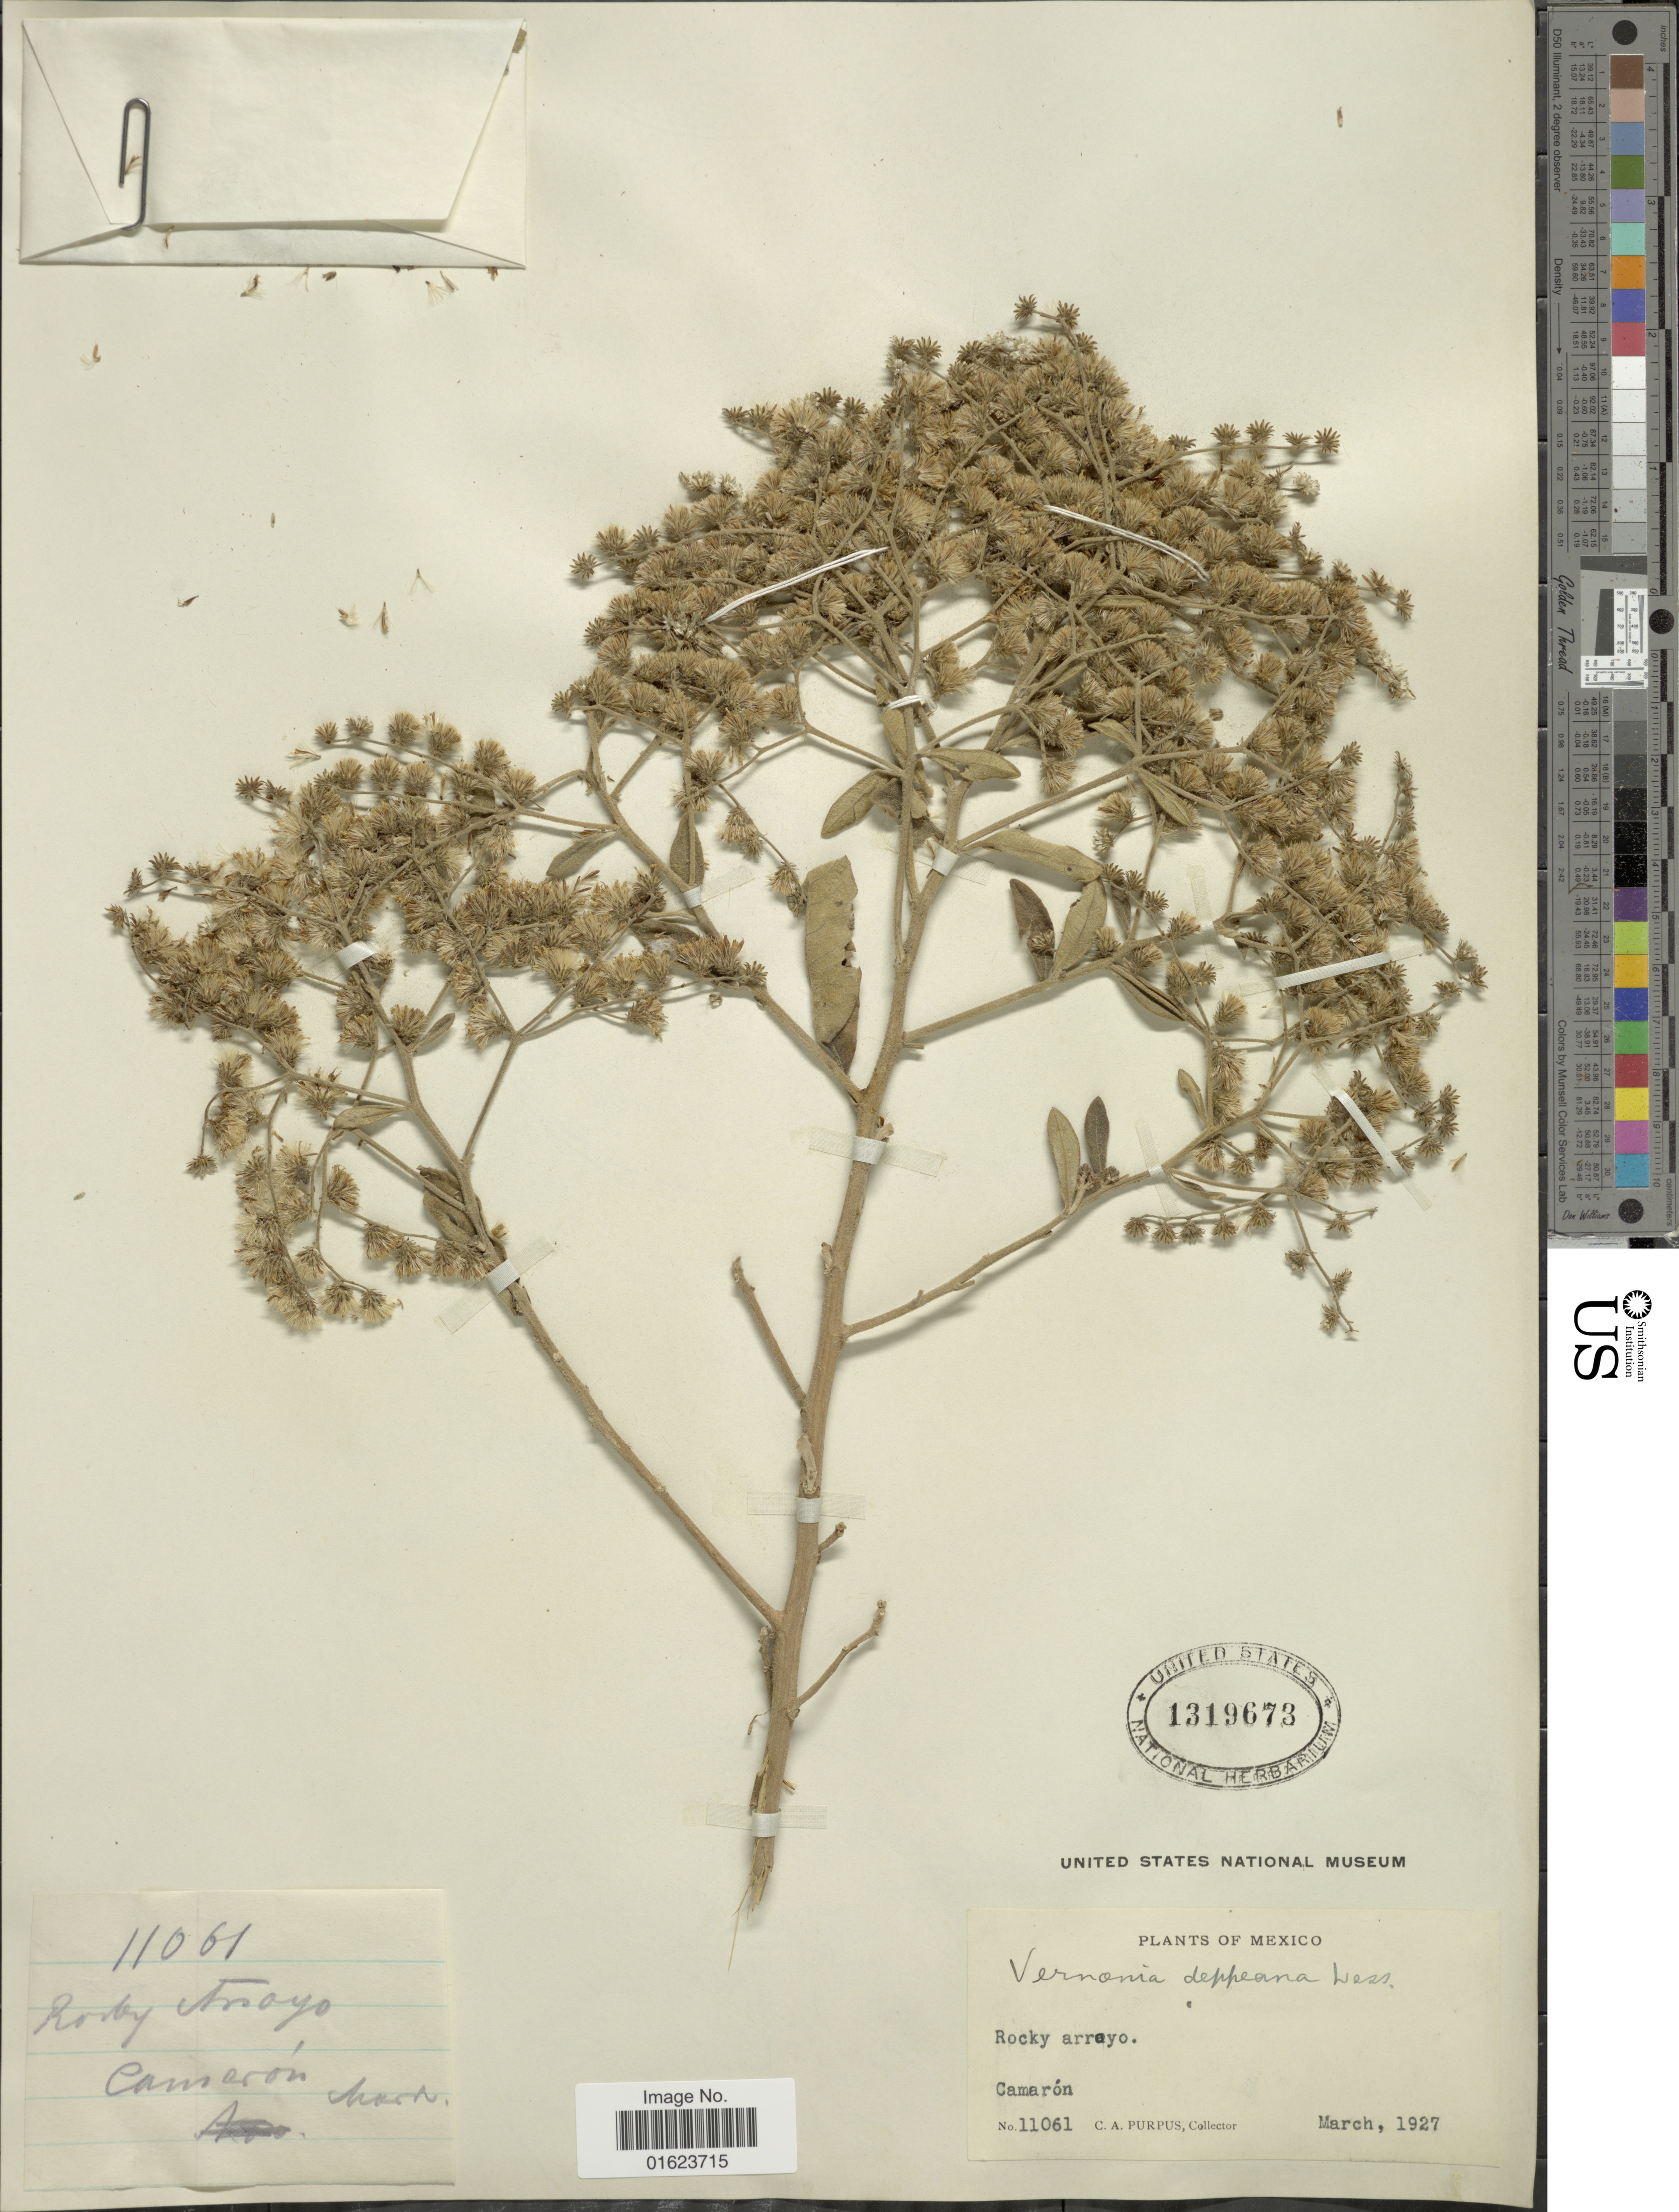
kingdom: Plantae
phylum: Tracheophyta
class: Magnoliopsida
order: Asterales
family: Asteraceae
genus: Vernonanthura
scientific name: Vernonanthura deppeana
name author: (Less.) H. Rob.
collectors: C. A. Purpus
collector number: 11061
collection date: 1927-03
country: Mexico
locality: Camaron,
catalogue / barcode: US 1319673